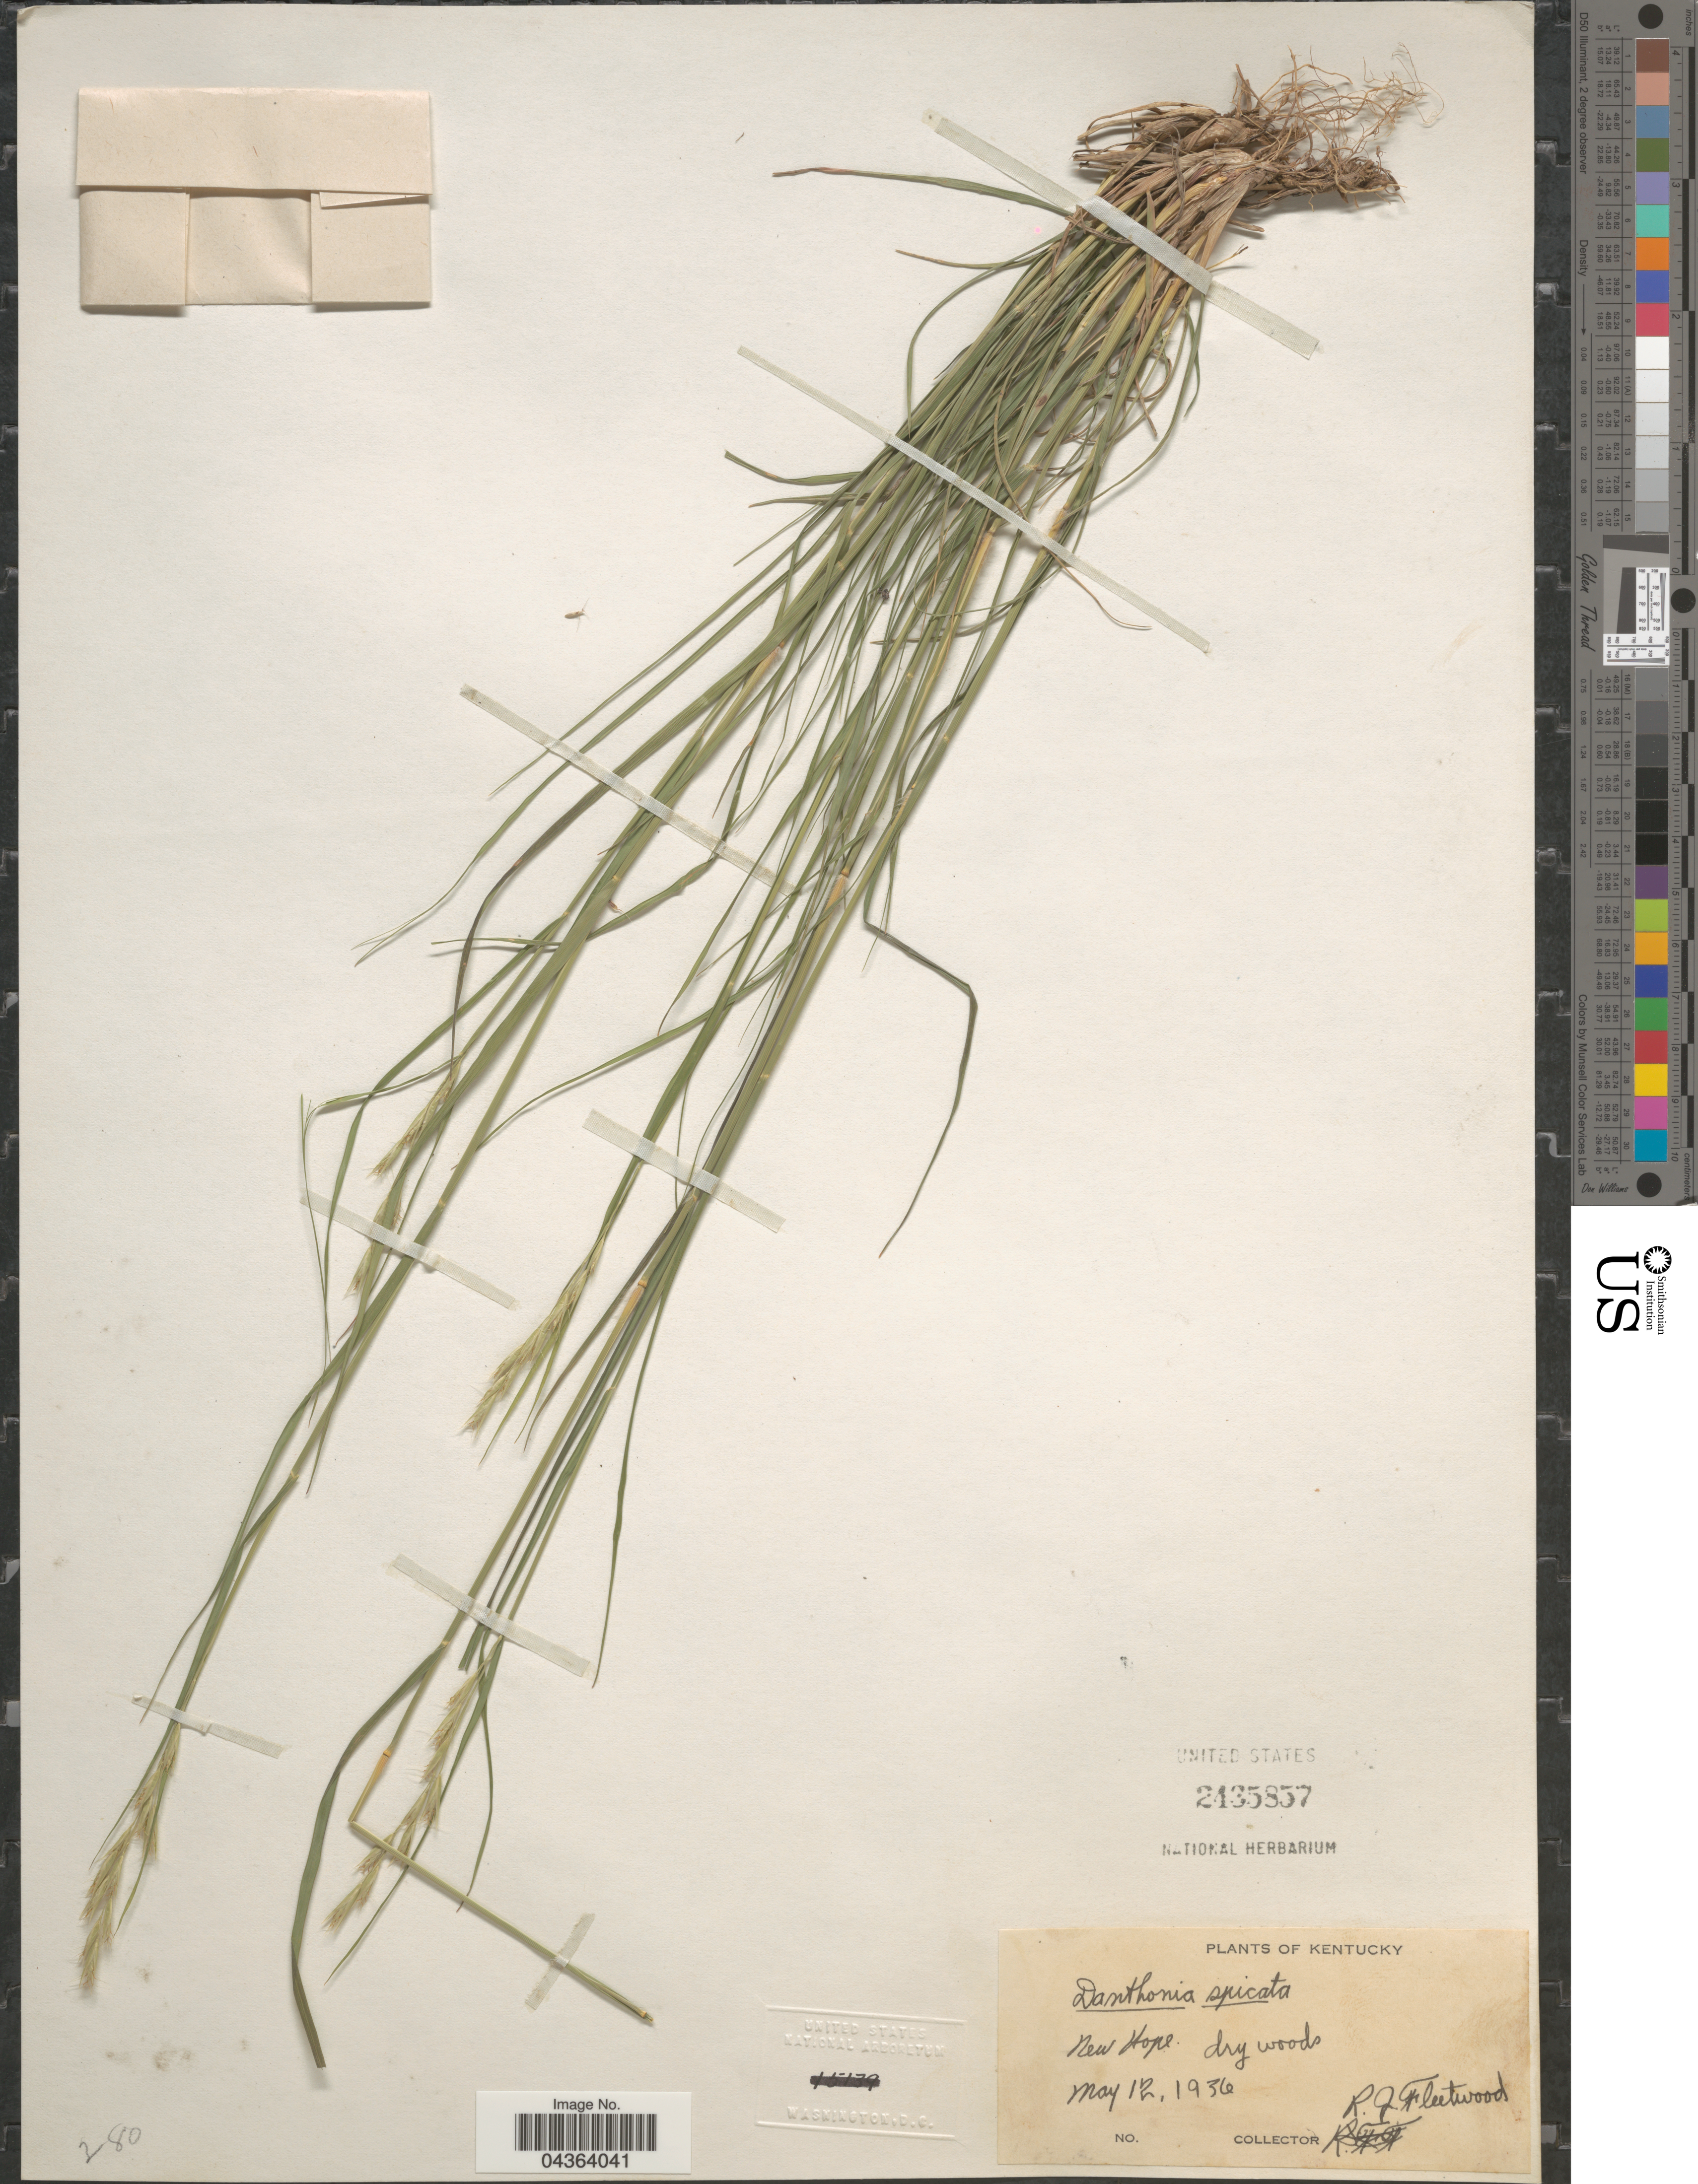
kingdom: Plantae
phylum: Tracheophyta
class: Liliopsida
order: Poales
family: Poaceae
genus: Danthonia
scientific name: Danthonia spicata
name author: (L.) P. Beauv. ex Roem. & Schult.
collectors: R. J. Fleetwood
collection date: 1936-05-12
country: United States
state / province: Kentucky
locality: New Hope. dry woods.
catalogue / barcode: US 2435857